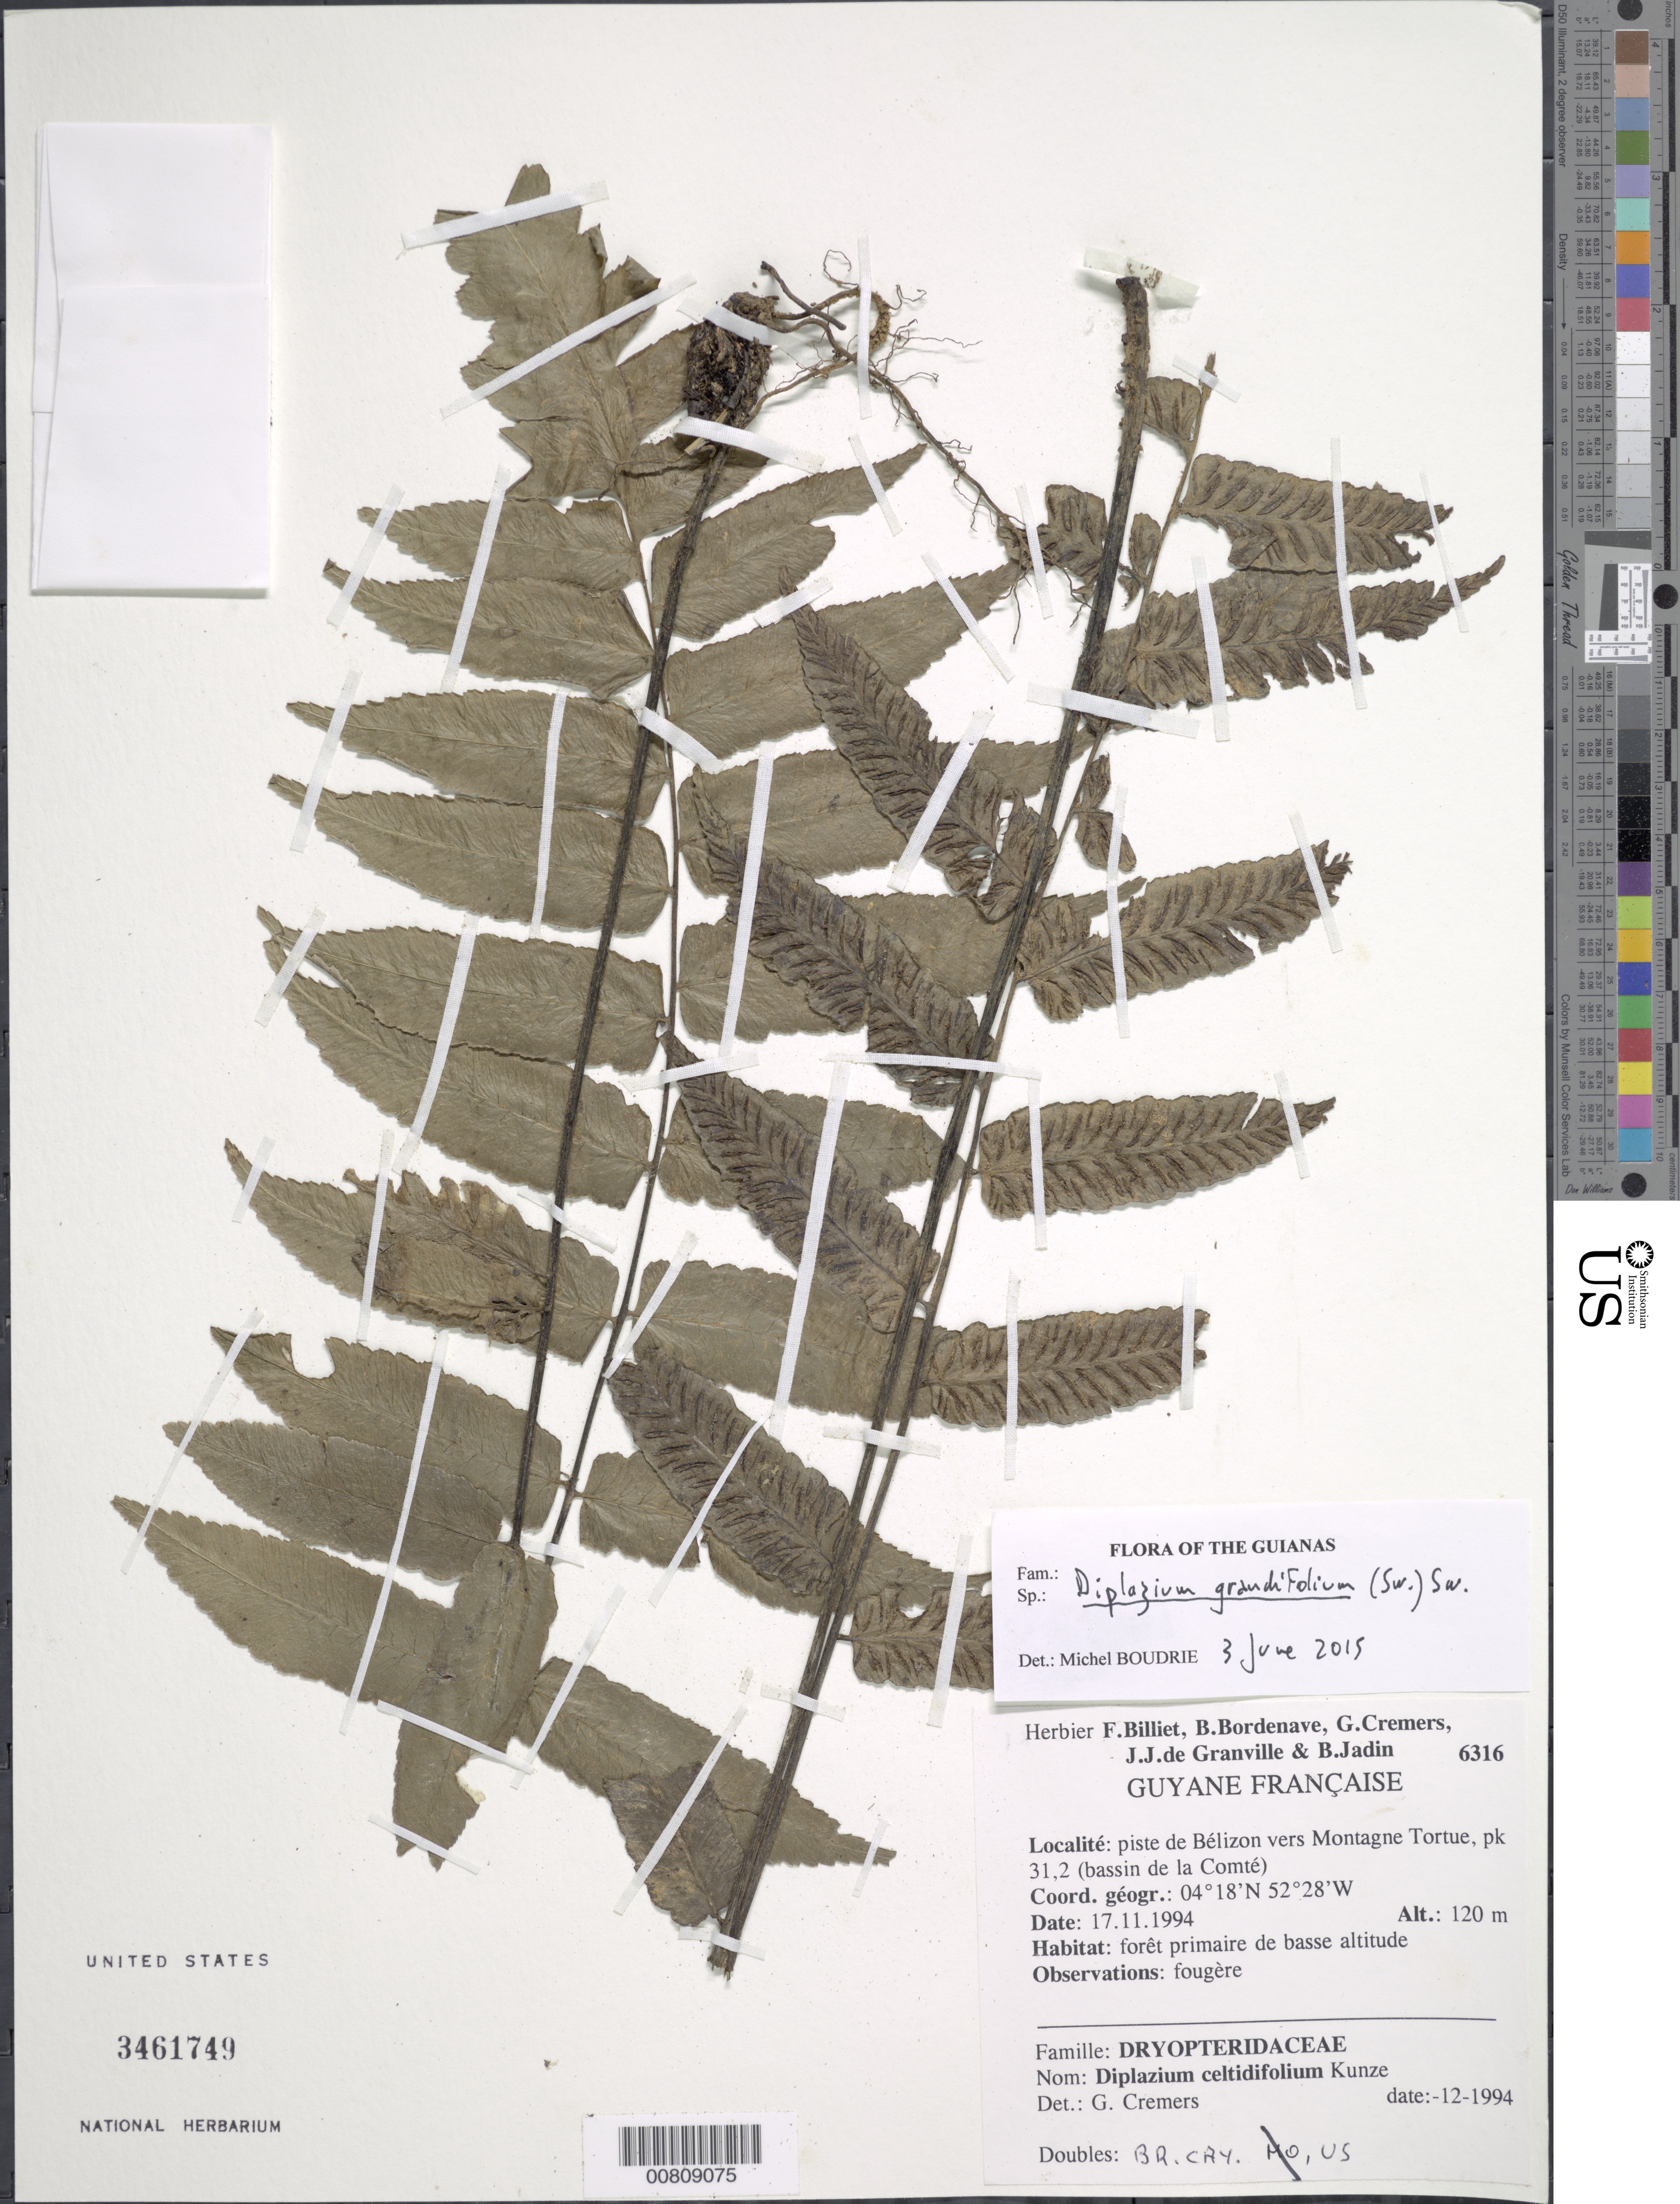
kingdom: Plantae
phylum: Tracheophyta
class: Polypodiopsida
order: Polypodiales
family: Athyriaceae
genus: Diplazium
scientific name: Diplazium grandifolium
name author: Sw.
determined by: Boudrie, M.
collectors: F. Billiet, G. Cremers, B. Bordenave, J.-J. de Granville & B. Jadin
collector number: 6316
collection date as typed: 17-Nov-94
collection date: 1994-11-17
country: French Guiana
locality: Piste de Bélizon, vers Montagne Tortue, pk 31.2 (Bassin de la Comté)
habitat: Primary forest, low altitude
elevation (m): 120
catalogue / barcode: US 3461749